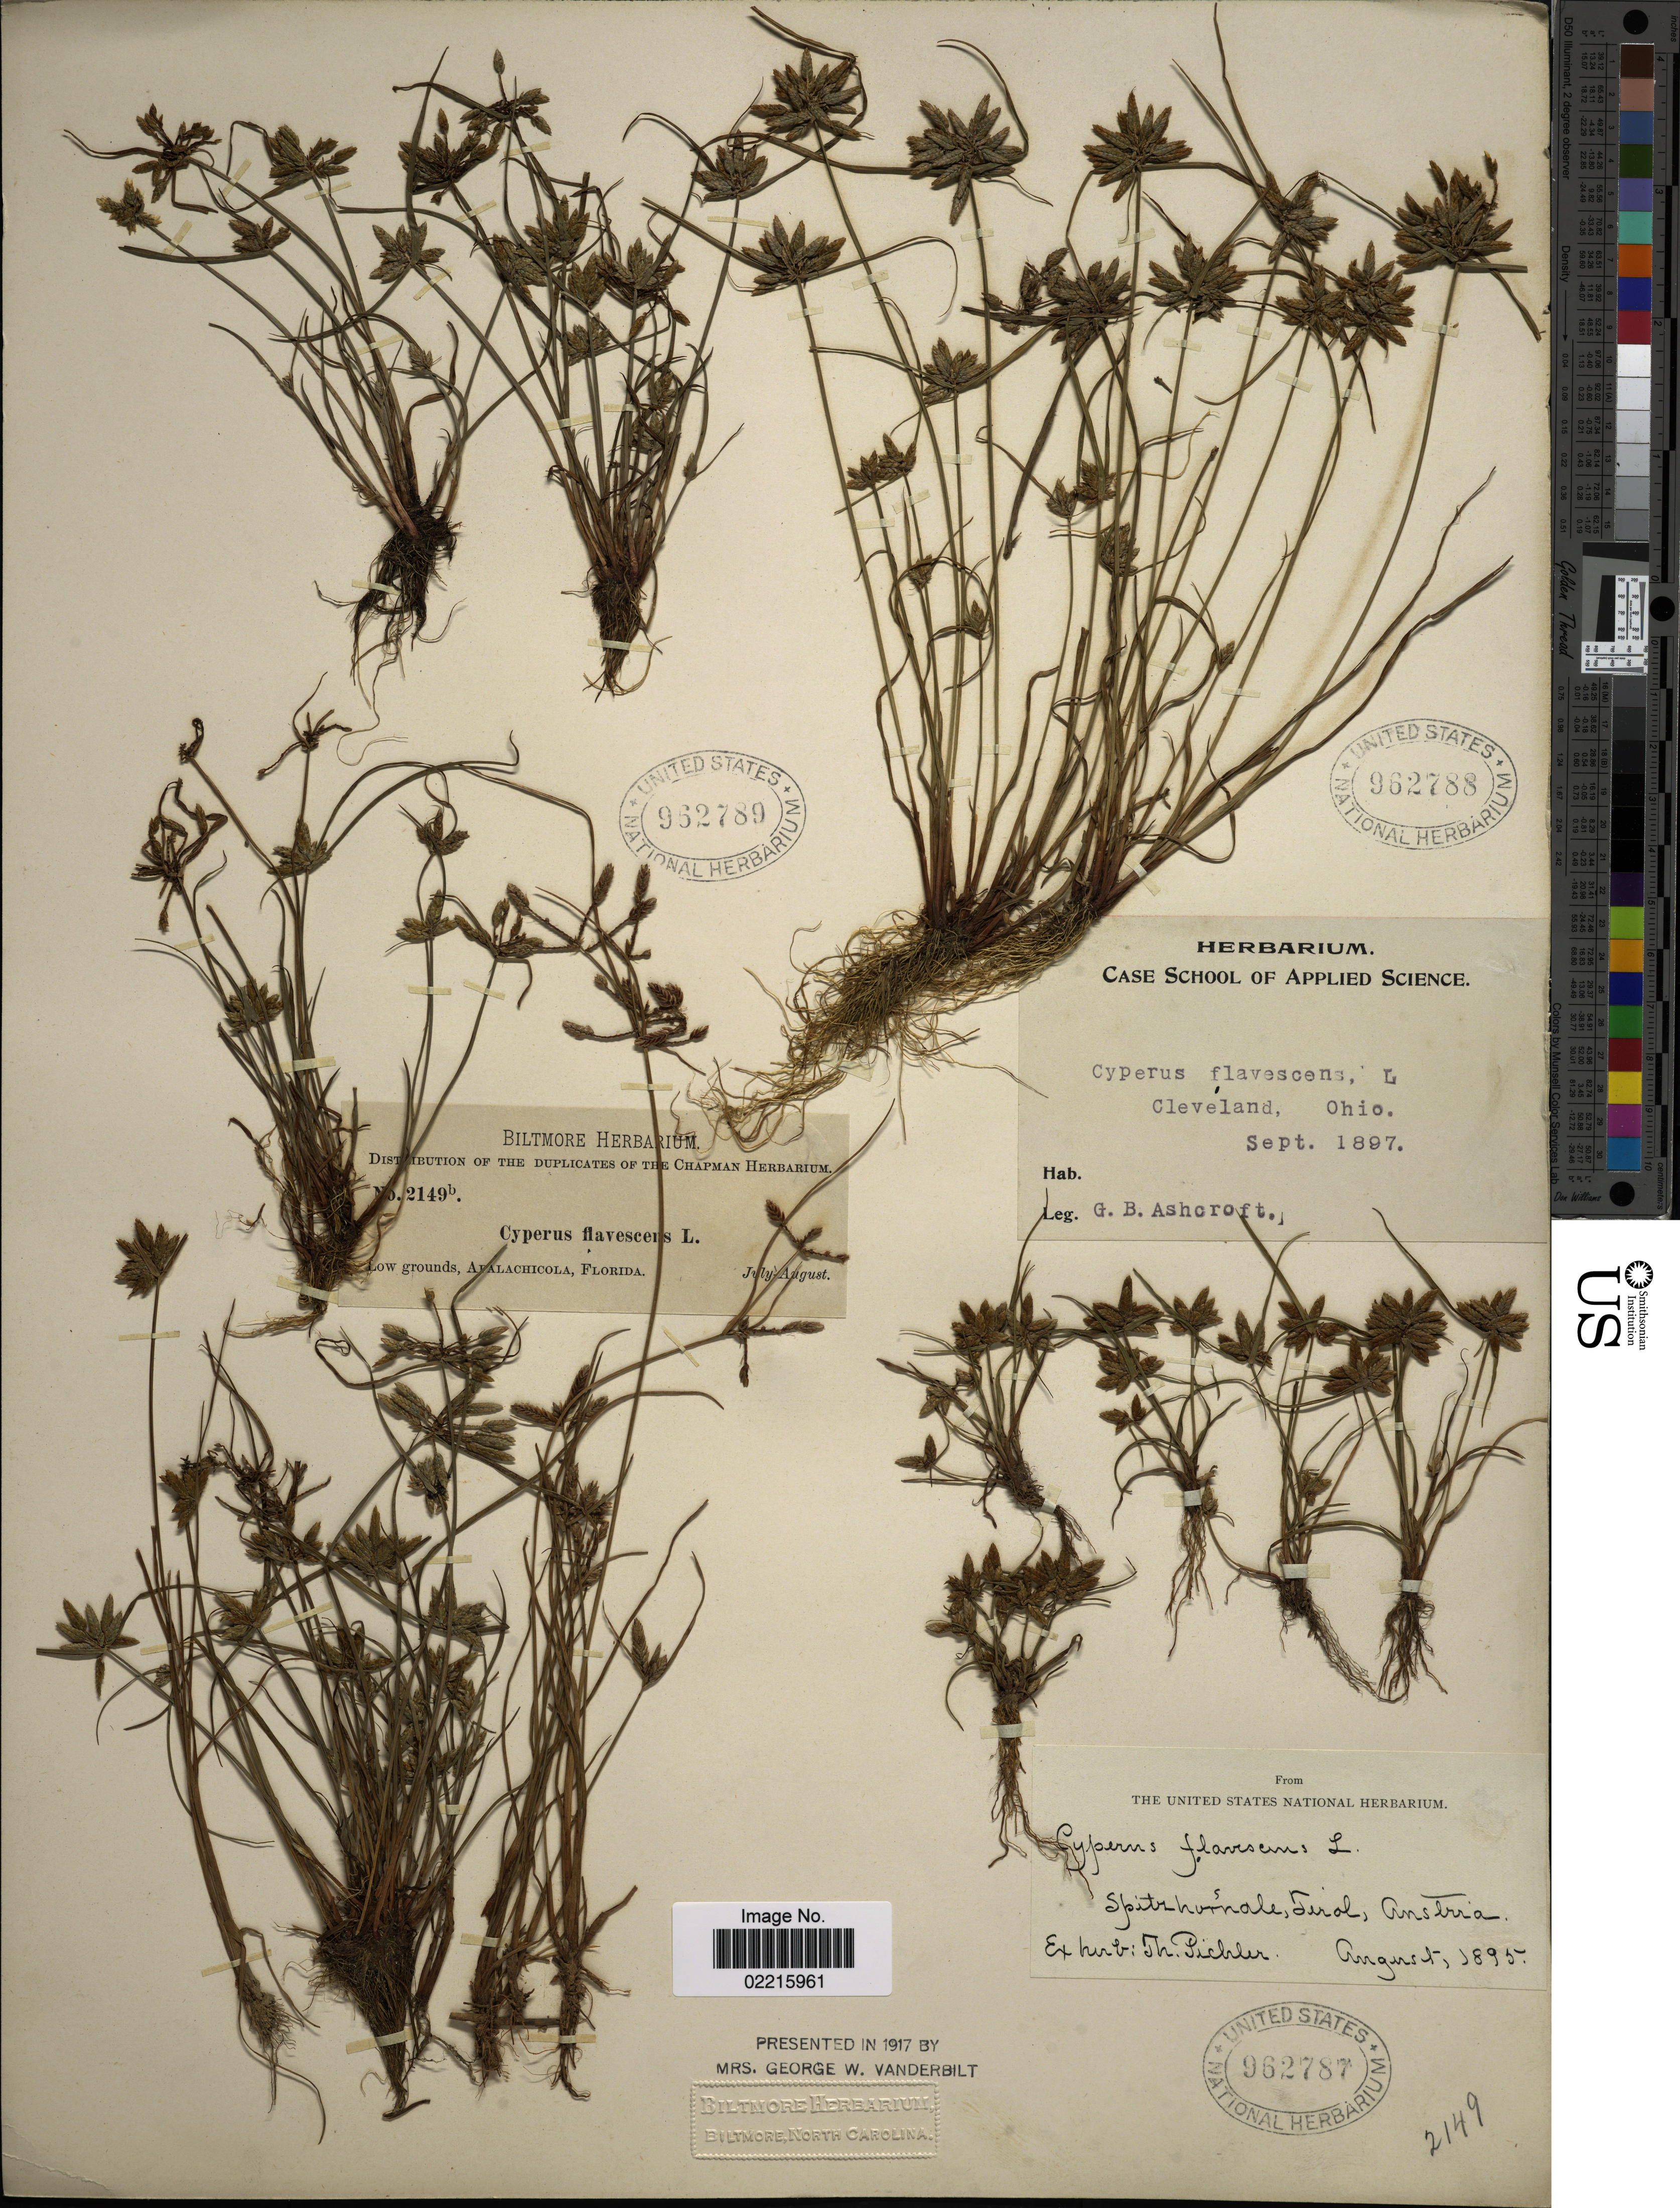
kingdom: Plantae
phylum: Tracheophyta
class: Liliopsida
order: Poales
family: Cyperaceae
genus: Cyperus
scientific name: Cyperus flavescens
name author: L.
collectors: ex herb. Biltmore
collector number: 2149b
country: United States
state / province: Florida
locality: Low grounds, Apalachicola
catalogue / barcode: US 962789-3